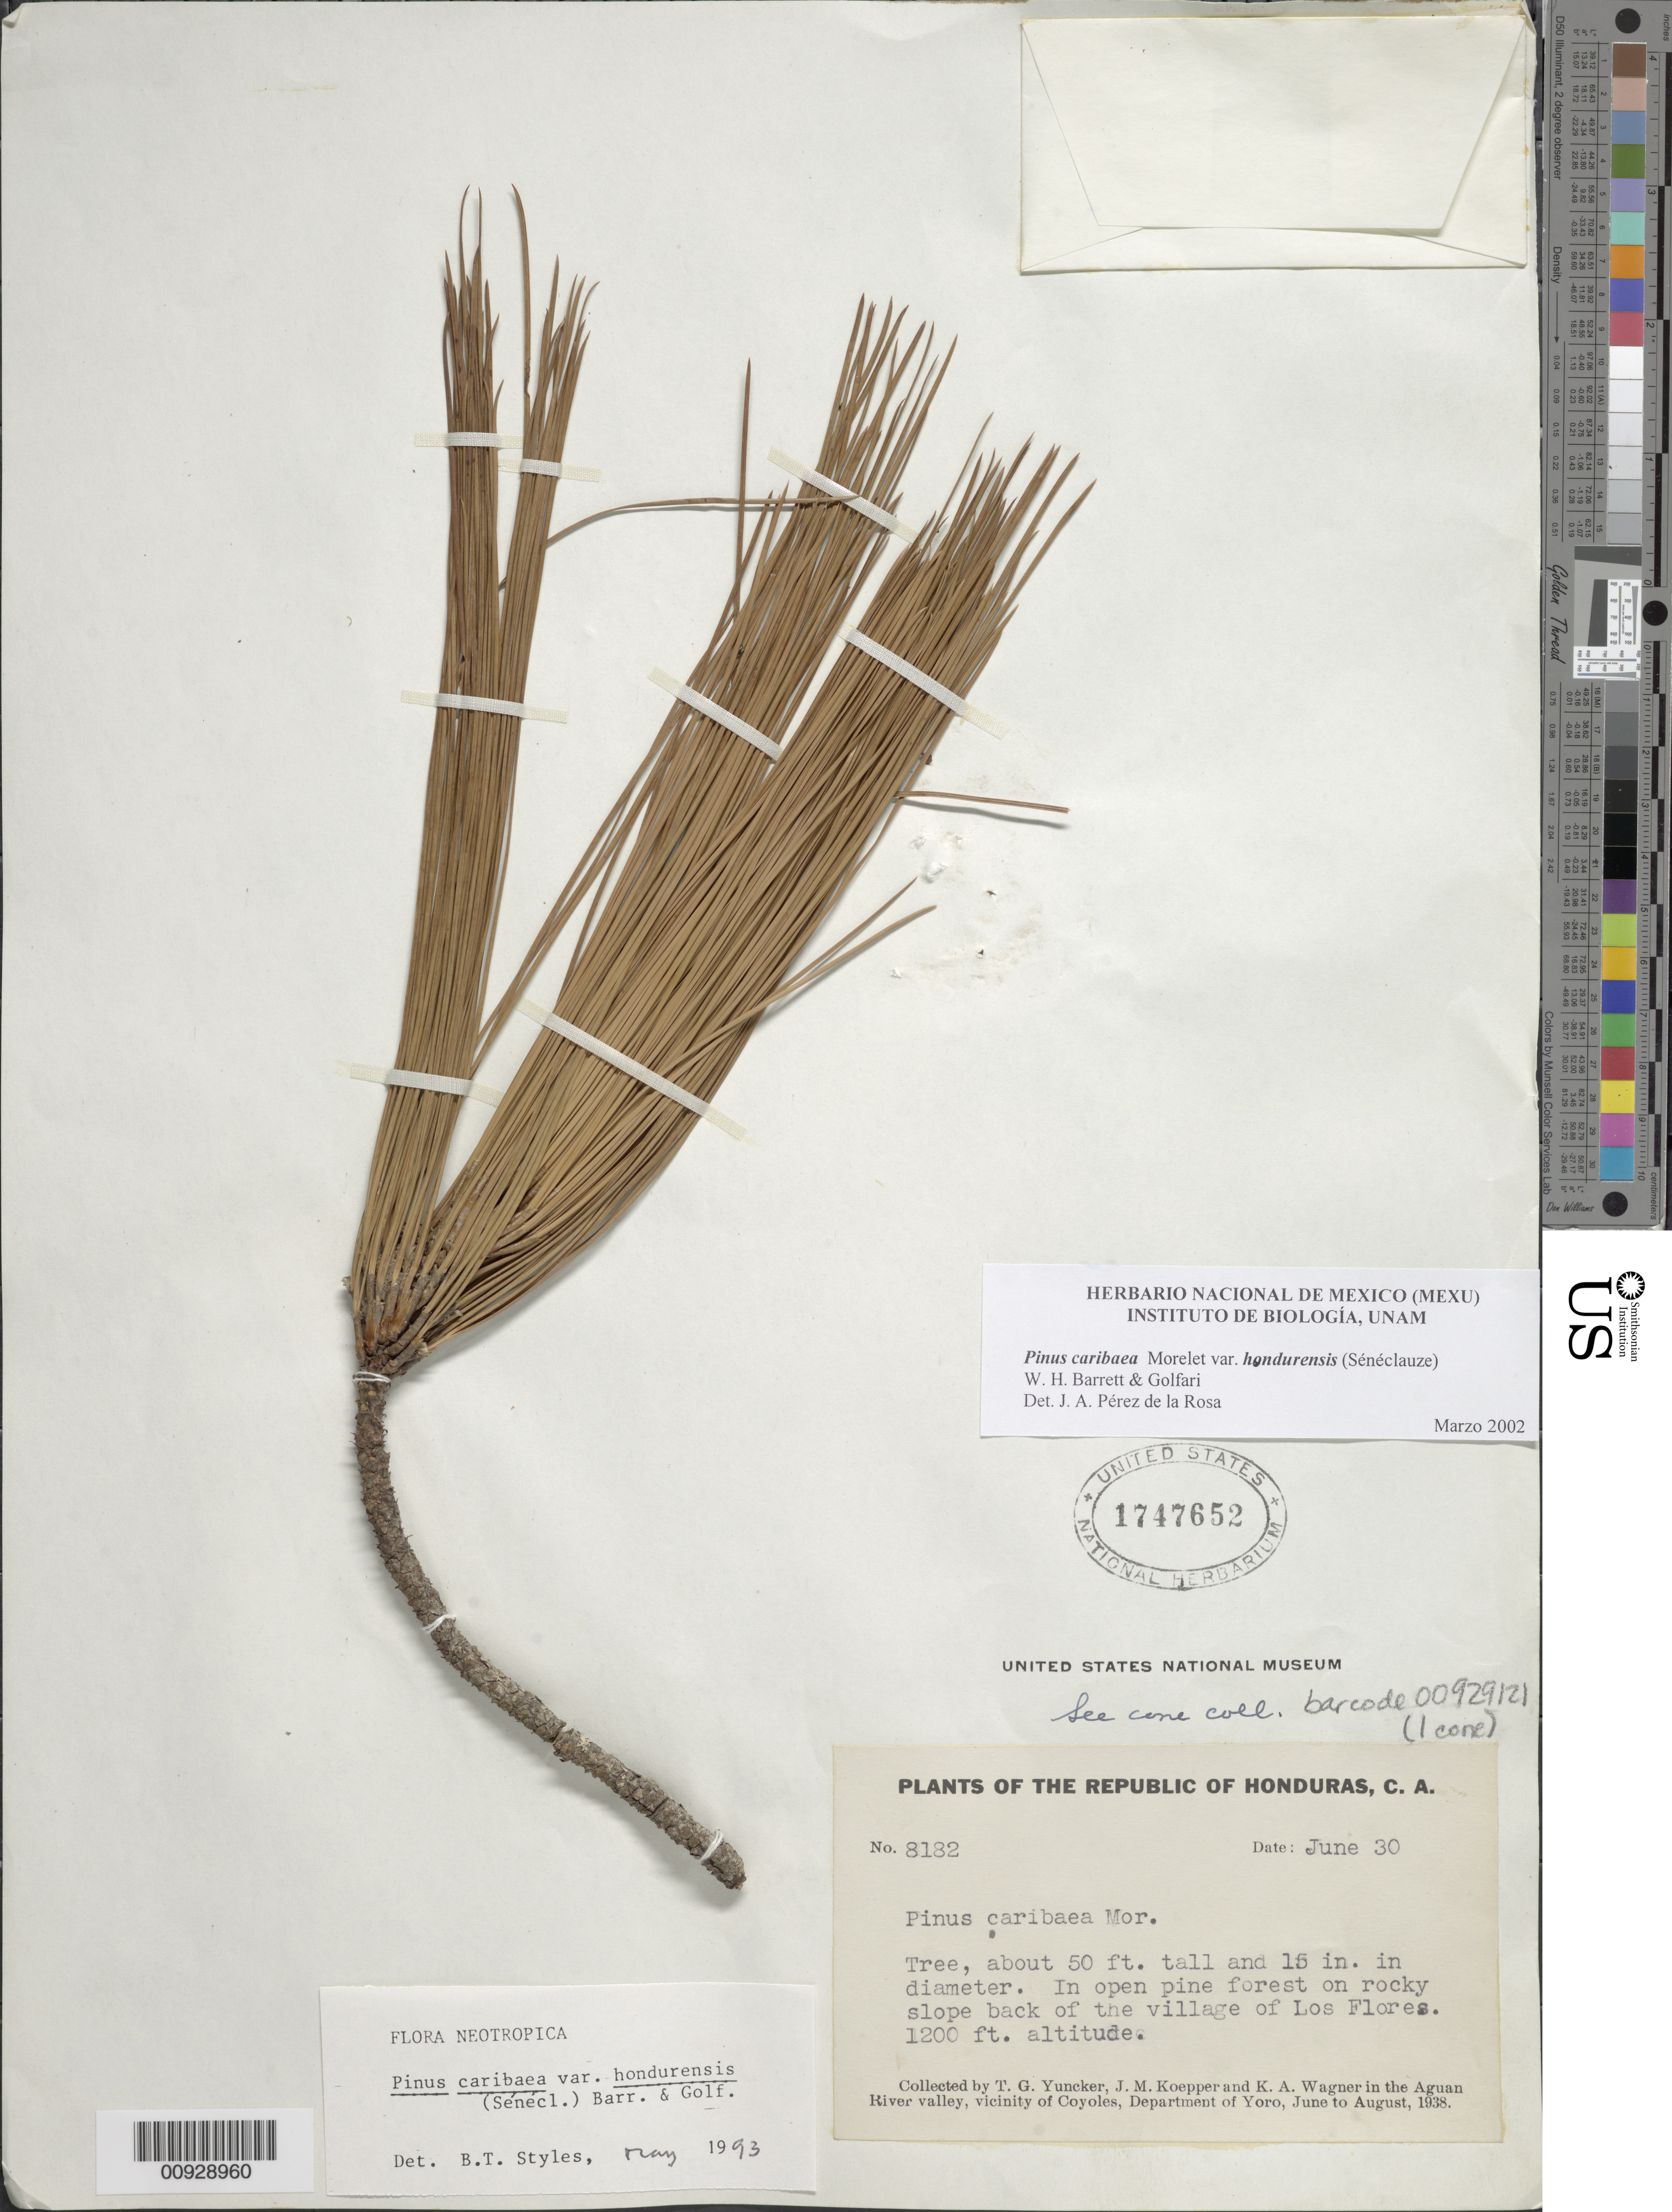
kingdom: Plantae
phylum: Tracheophyta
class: Pinopsida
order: Pinales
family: Pinaceae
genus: Pinus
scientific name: Pinus caribaea var. hondurensis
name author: (Sénécl.) W.H.G. Barrett & Golfari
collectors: T. G. Yuncker, J. M. Koepper & K. A. Wagner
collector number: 8182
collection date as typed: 30 Jun 1938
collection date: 1938-06-30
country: Honduras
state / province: Yoro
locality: Rocky slope back of the village of Los Flores. In the Aguan River valley, vicinity of Coyoles.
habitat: In open pine forest on rocky slope.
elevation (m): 366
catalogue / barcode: US 1747652